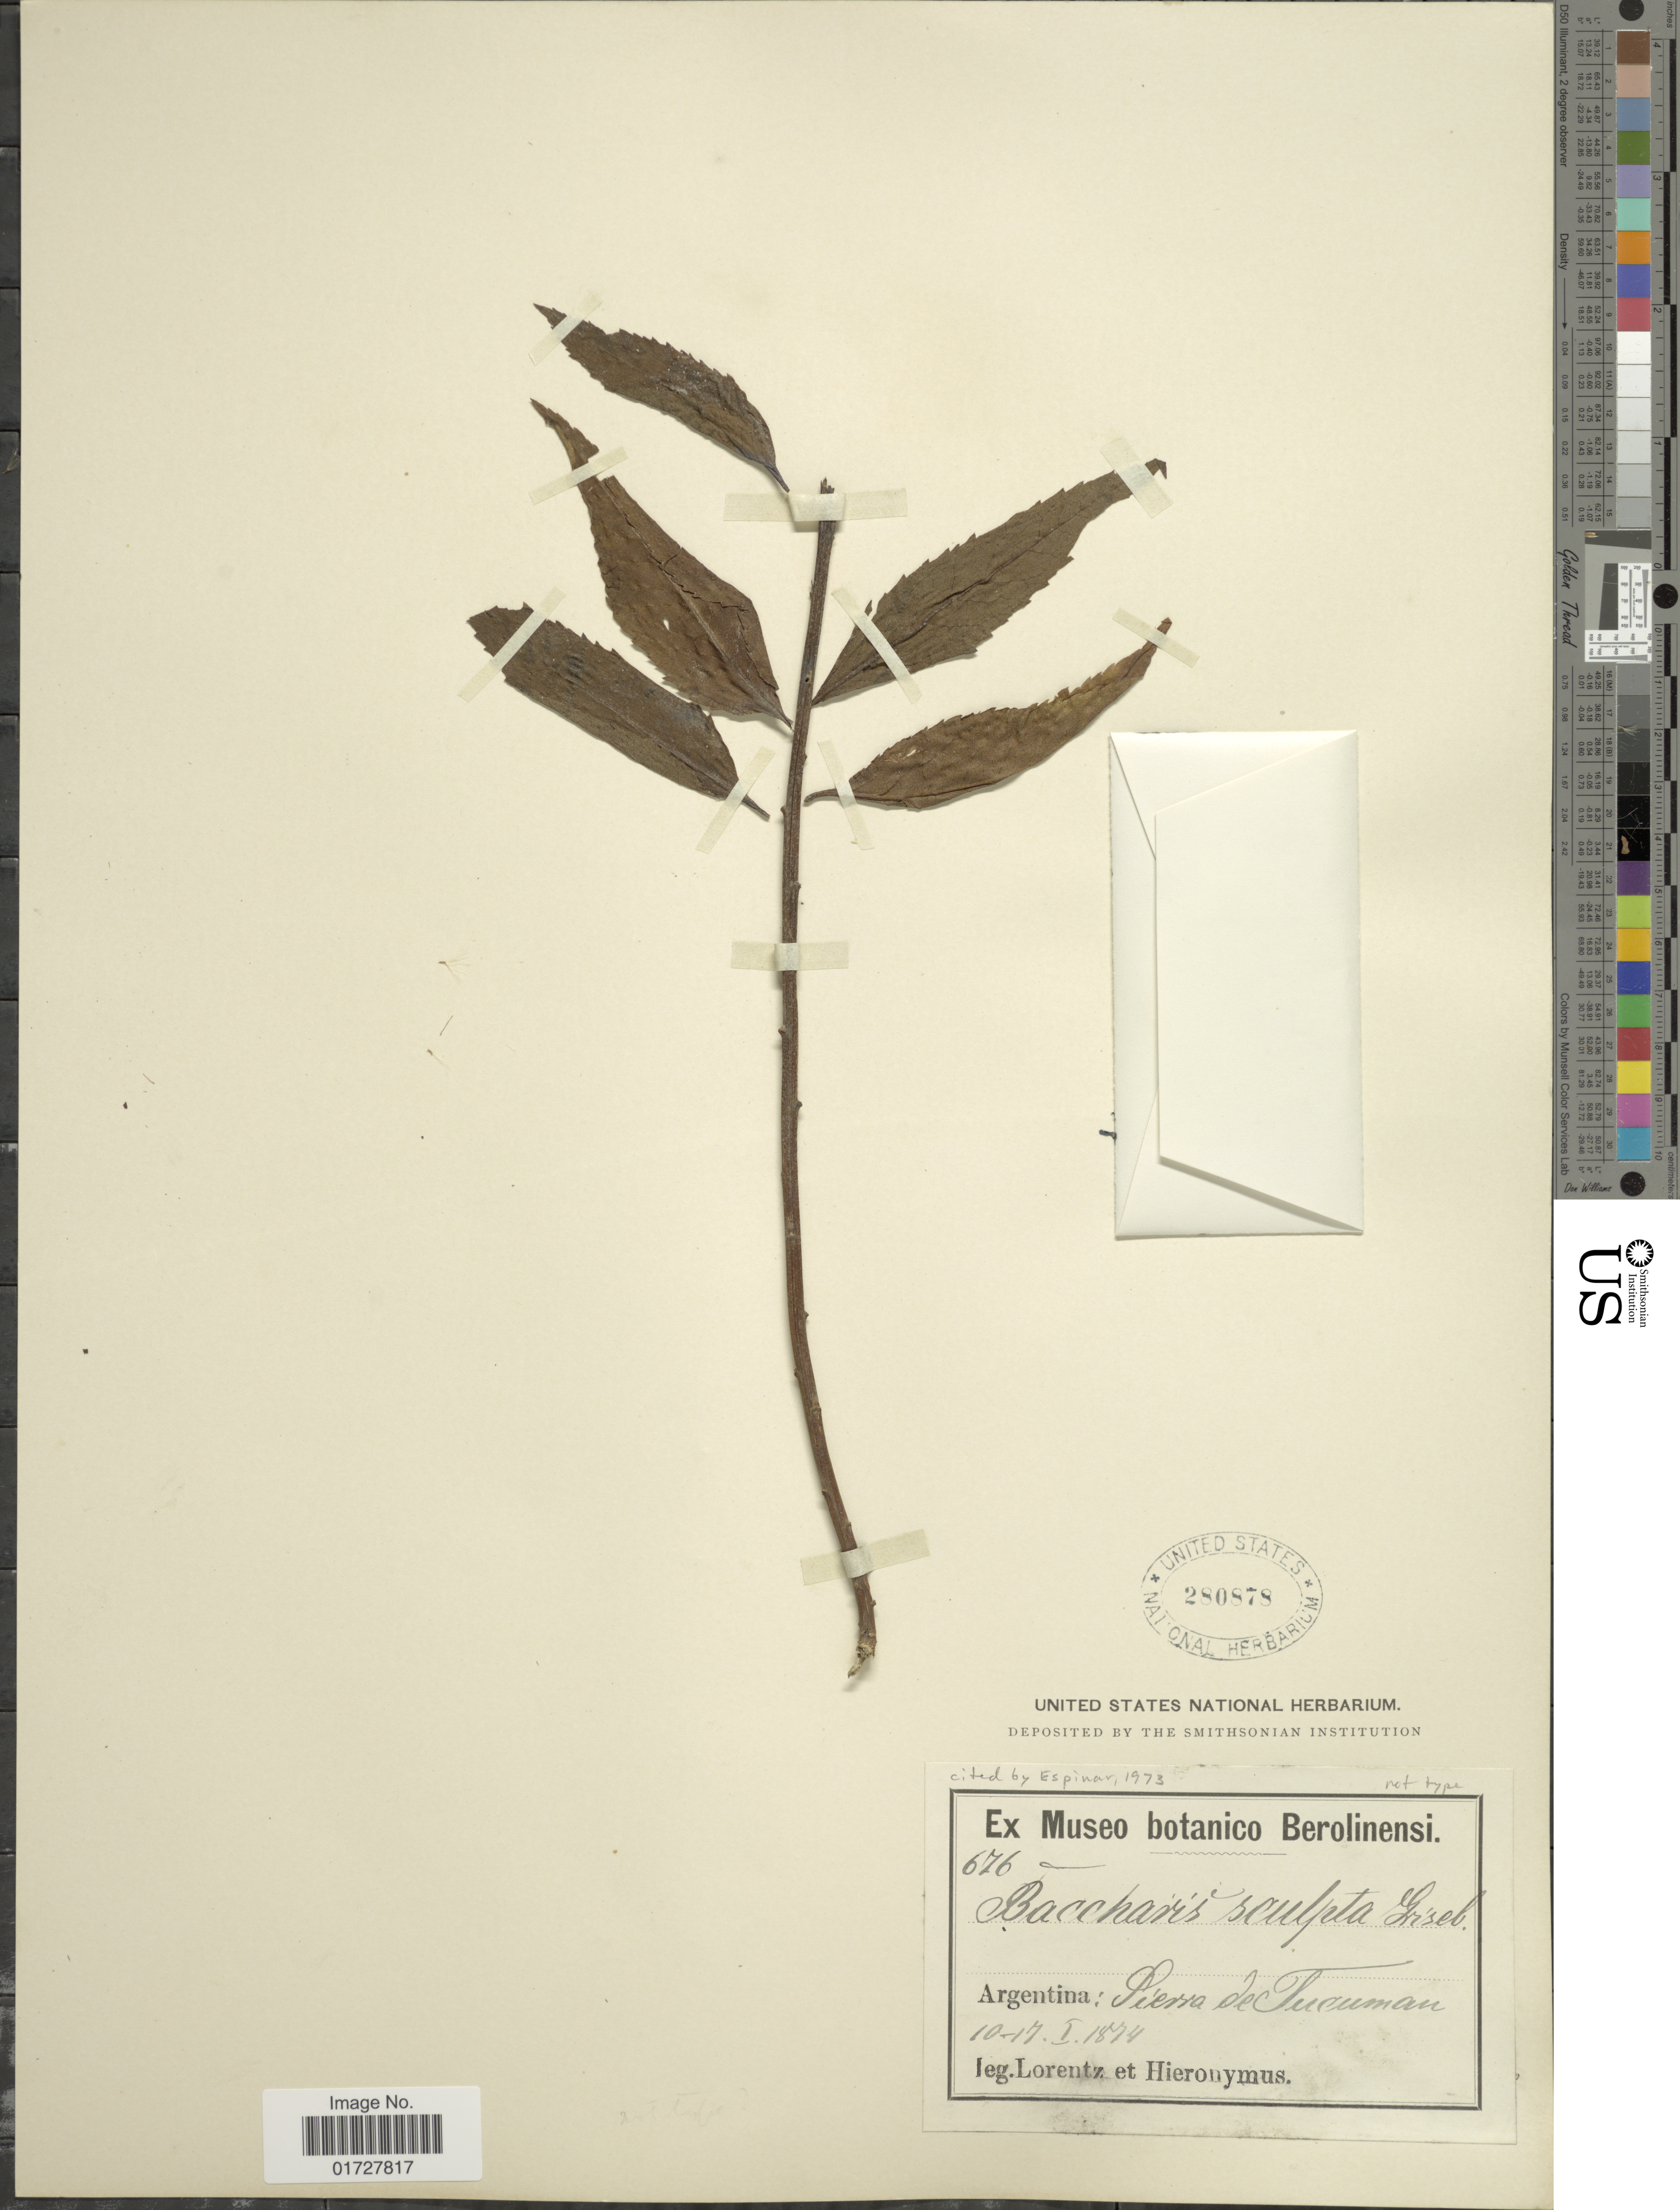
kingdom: Plantae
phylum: Tracheophyta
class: Magnoliopsida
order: Asterales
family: Asteraceae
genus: Baccharis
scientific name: Baccharis sculpta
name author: Griseb.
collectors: -. Lorentz & -. Hieronymus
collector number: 676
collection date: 1874-01-10/1874-01-17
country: Argentina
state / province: Tucuman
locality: Sierra de Tucuman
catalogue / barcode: US 280878